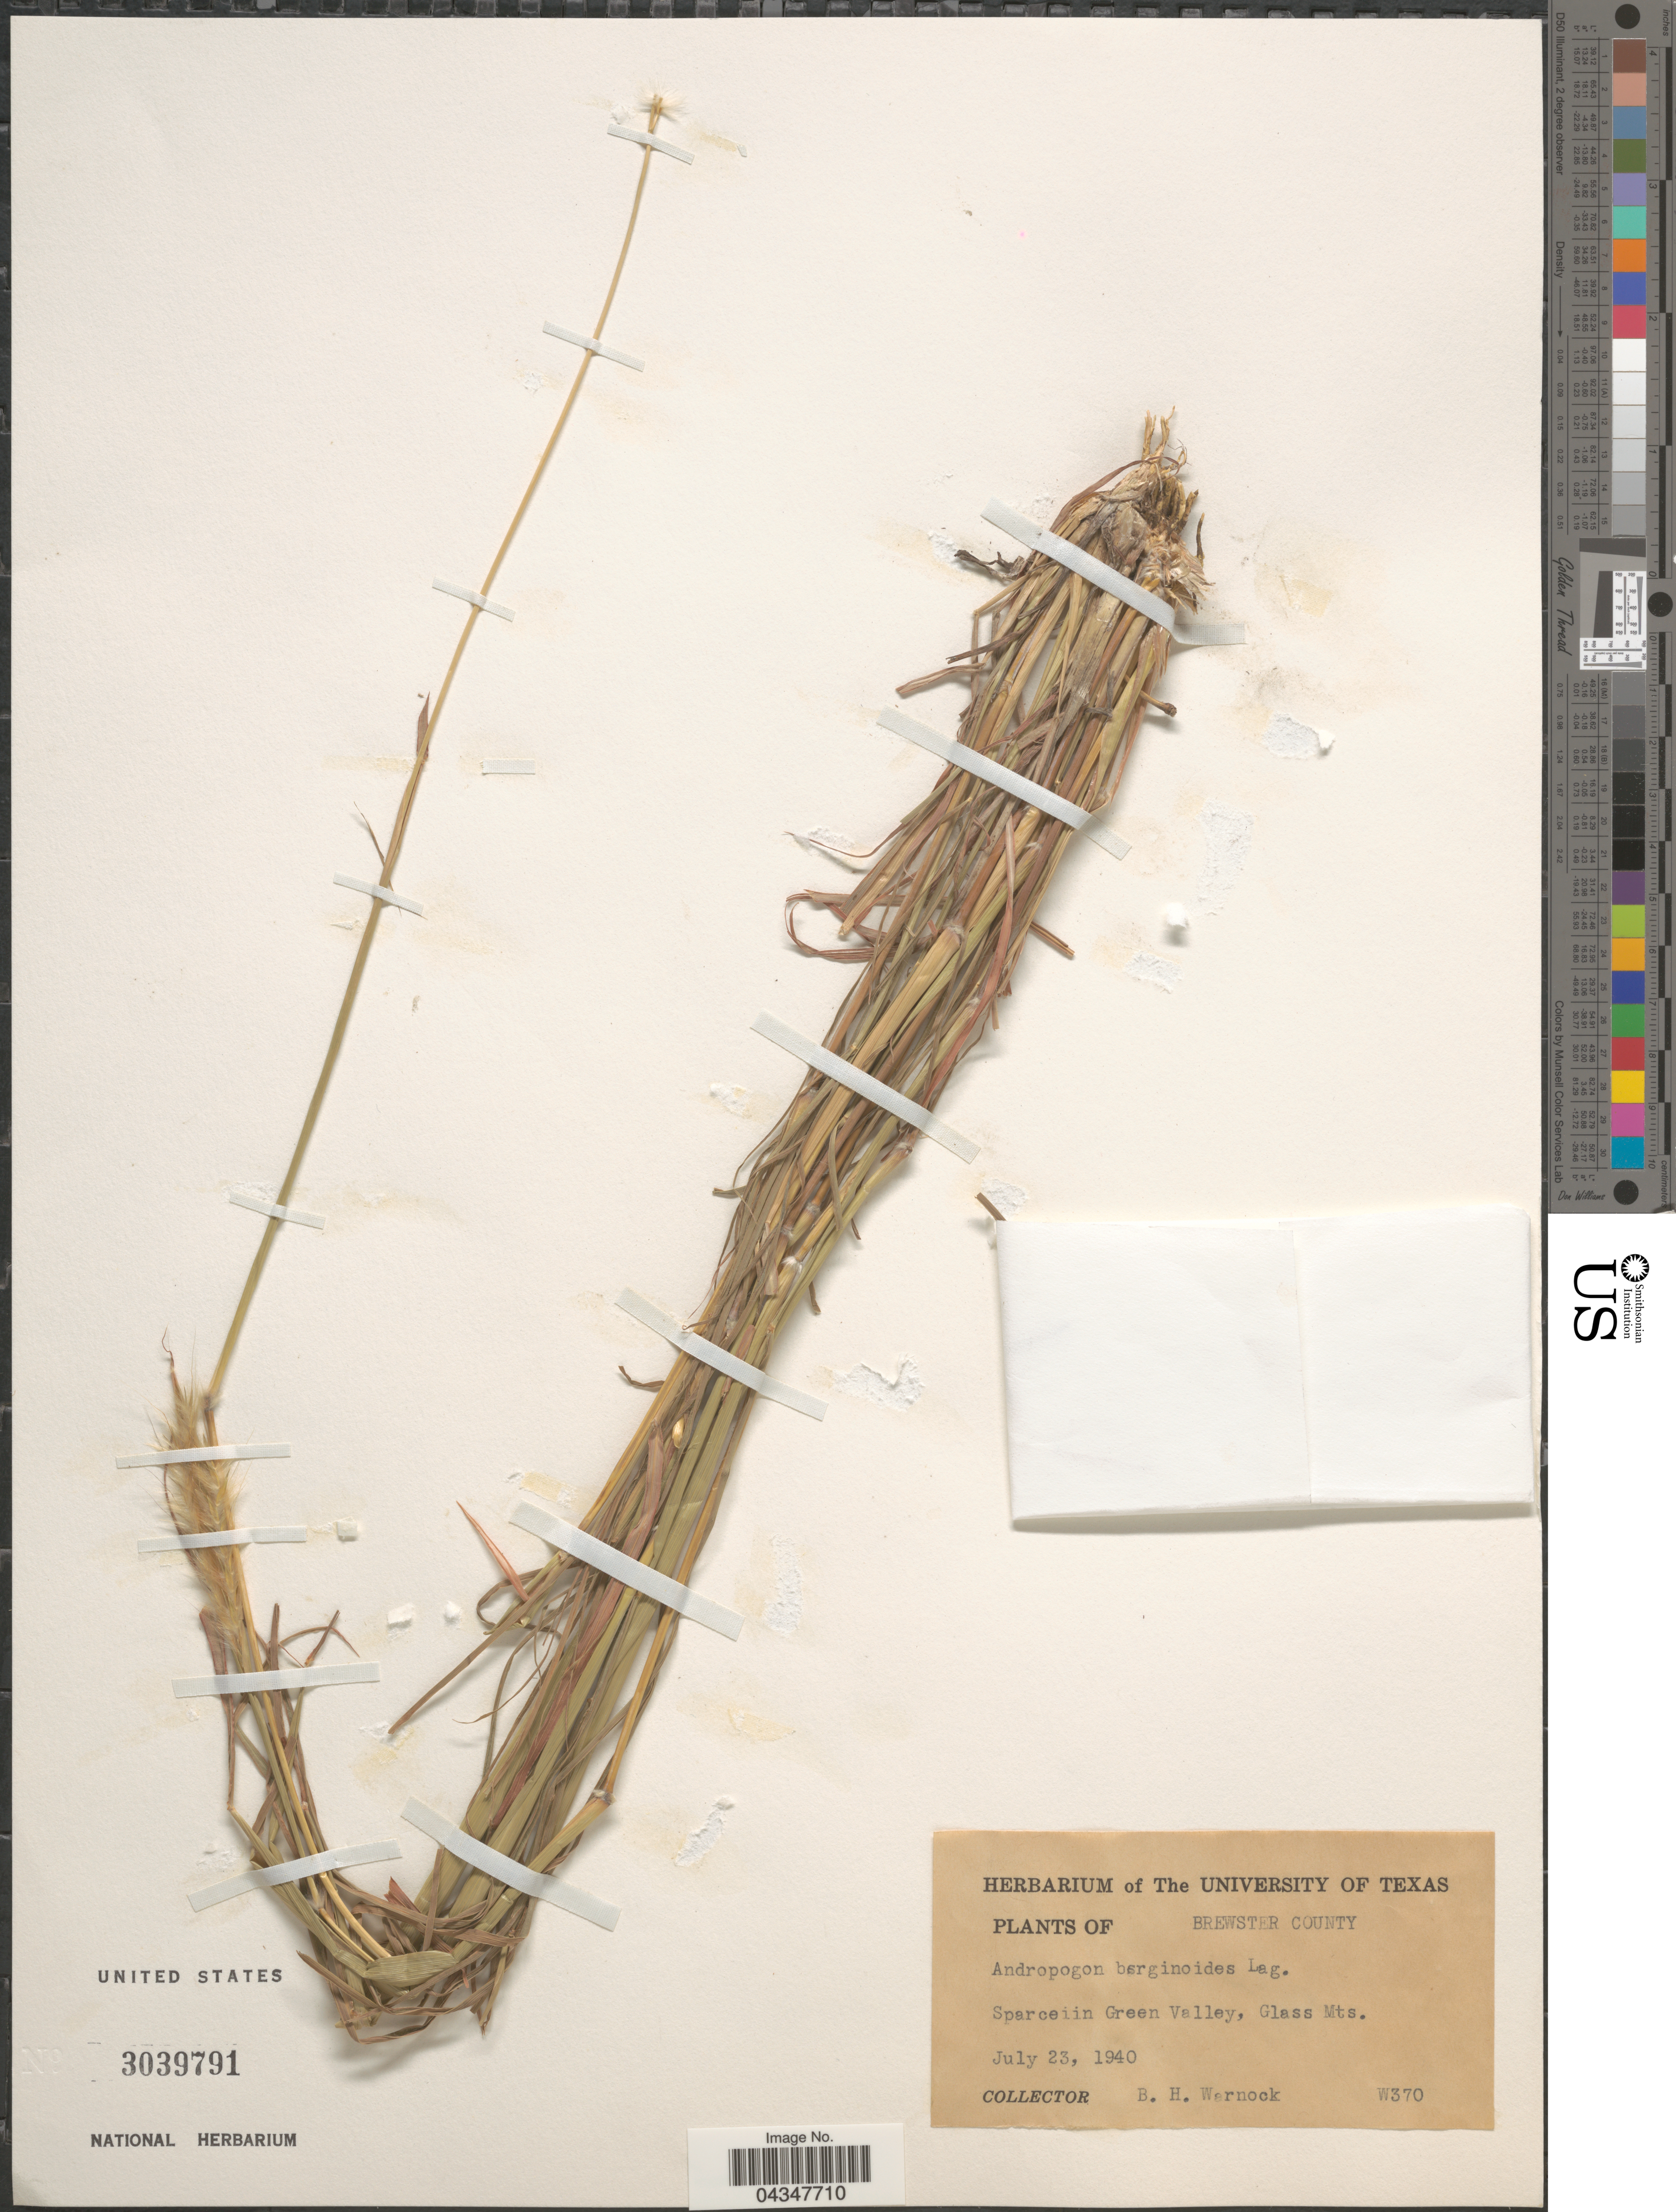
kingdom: Plantae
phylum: Tracheophyta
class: Liliopsida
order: Poales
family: Poaceae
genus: Bothriochloa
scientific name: Bothriochloa barbinodis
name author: (Lag.) Herter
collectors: B. H. Warnock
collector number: W370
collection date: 1940-07-23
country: United States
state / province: Texas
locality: Brewster County. Sperceiin Green Valley, Glass Mts.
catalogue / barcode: US 3039791